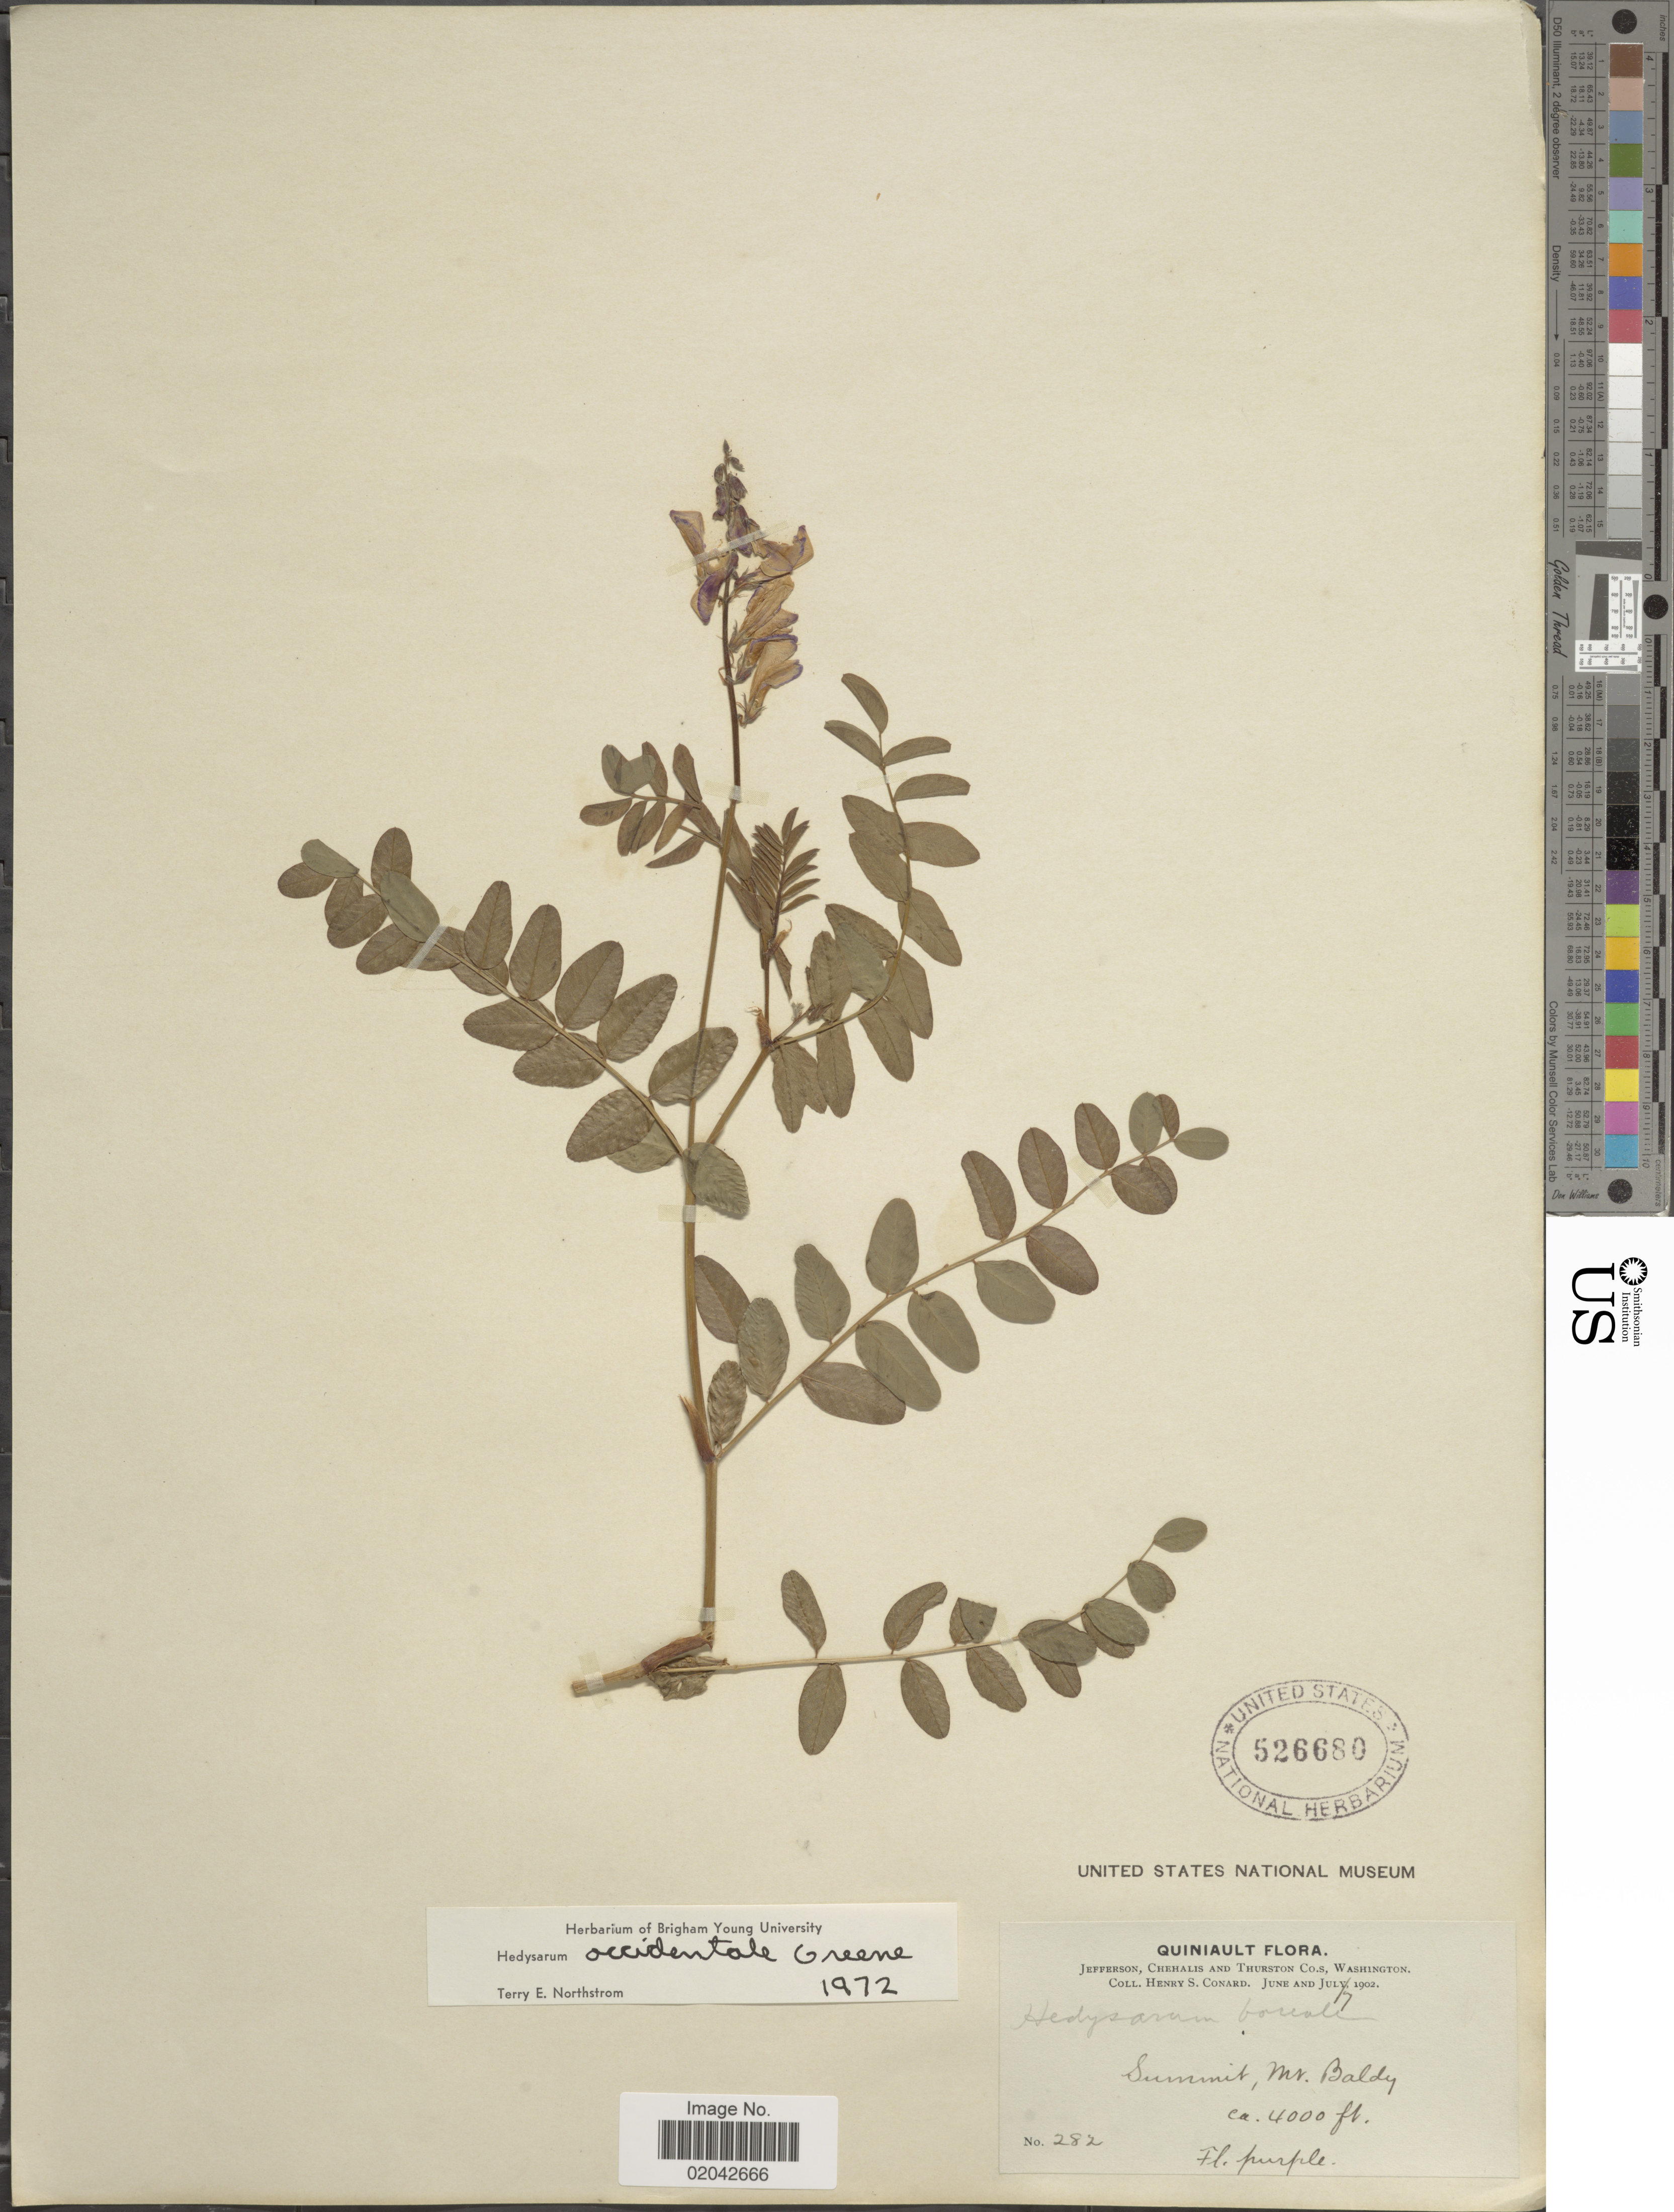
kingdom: Plantae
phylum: Tracheophyta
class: Magnoliopsida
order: Fabales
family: Fabaceae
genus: Hedysarum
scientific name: Hedysarum occidentale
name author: Greene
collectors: H. S. Conard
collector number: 282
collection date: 1902-06/1902-07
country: United States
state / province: Washington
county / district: Thurston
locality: Quiniault, Jefferson, Chehalis and Thurston Co.s, Summit, Mt. Baldy.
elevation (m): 1219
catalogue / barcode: US 526680